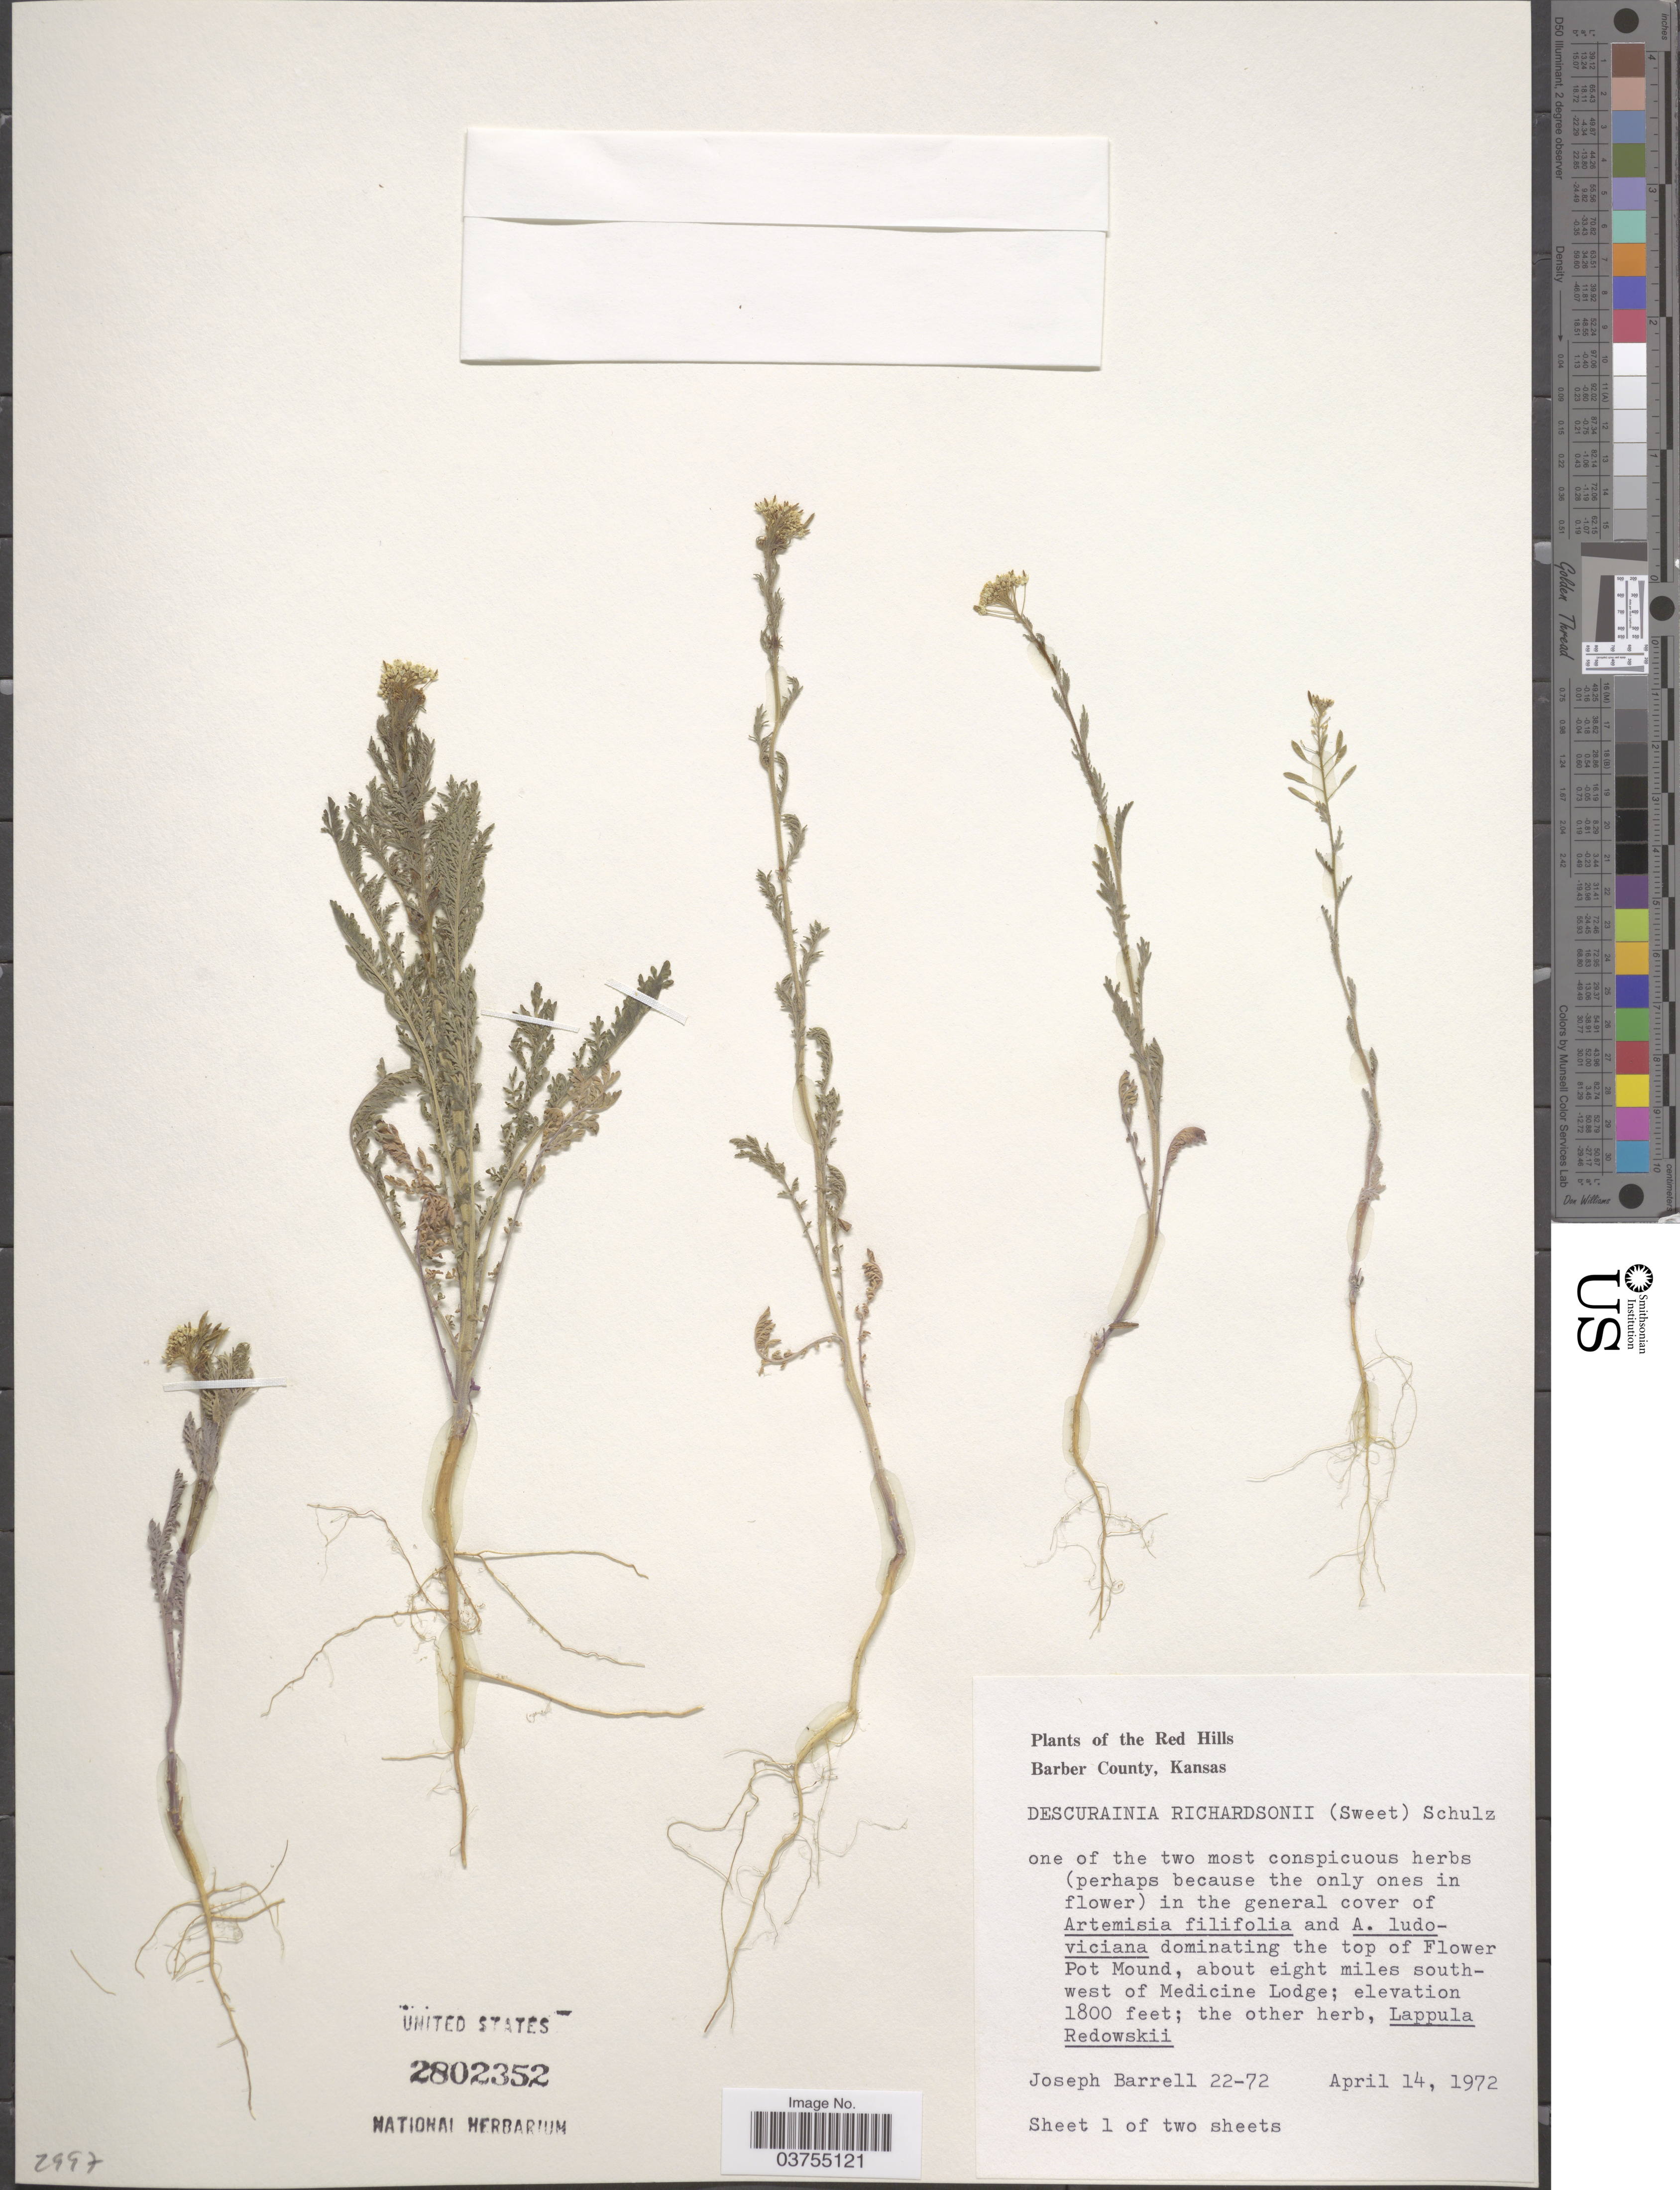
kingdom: Plantae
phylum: Tracheophyta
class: Magnoliopsida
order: Brassicales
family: Brassicaceae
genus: Descurainia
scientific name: Descurainia richardsonii subsp. incisa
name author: (Engelm. ex A. Gray) Detling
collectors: J. Barrell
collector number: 22-72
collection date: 1972-04-14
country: United States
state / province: Kansas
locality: The Red Hills. Barber County. The top of Flower Pot Mound, about eight miles south-west of Medicine Lodge.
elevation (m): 549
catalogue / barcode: US 2802352